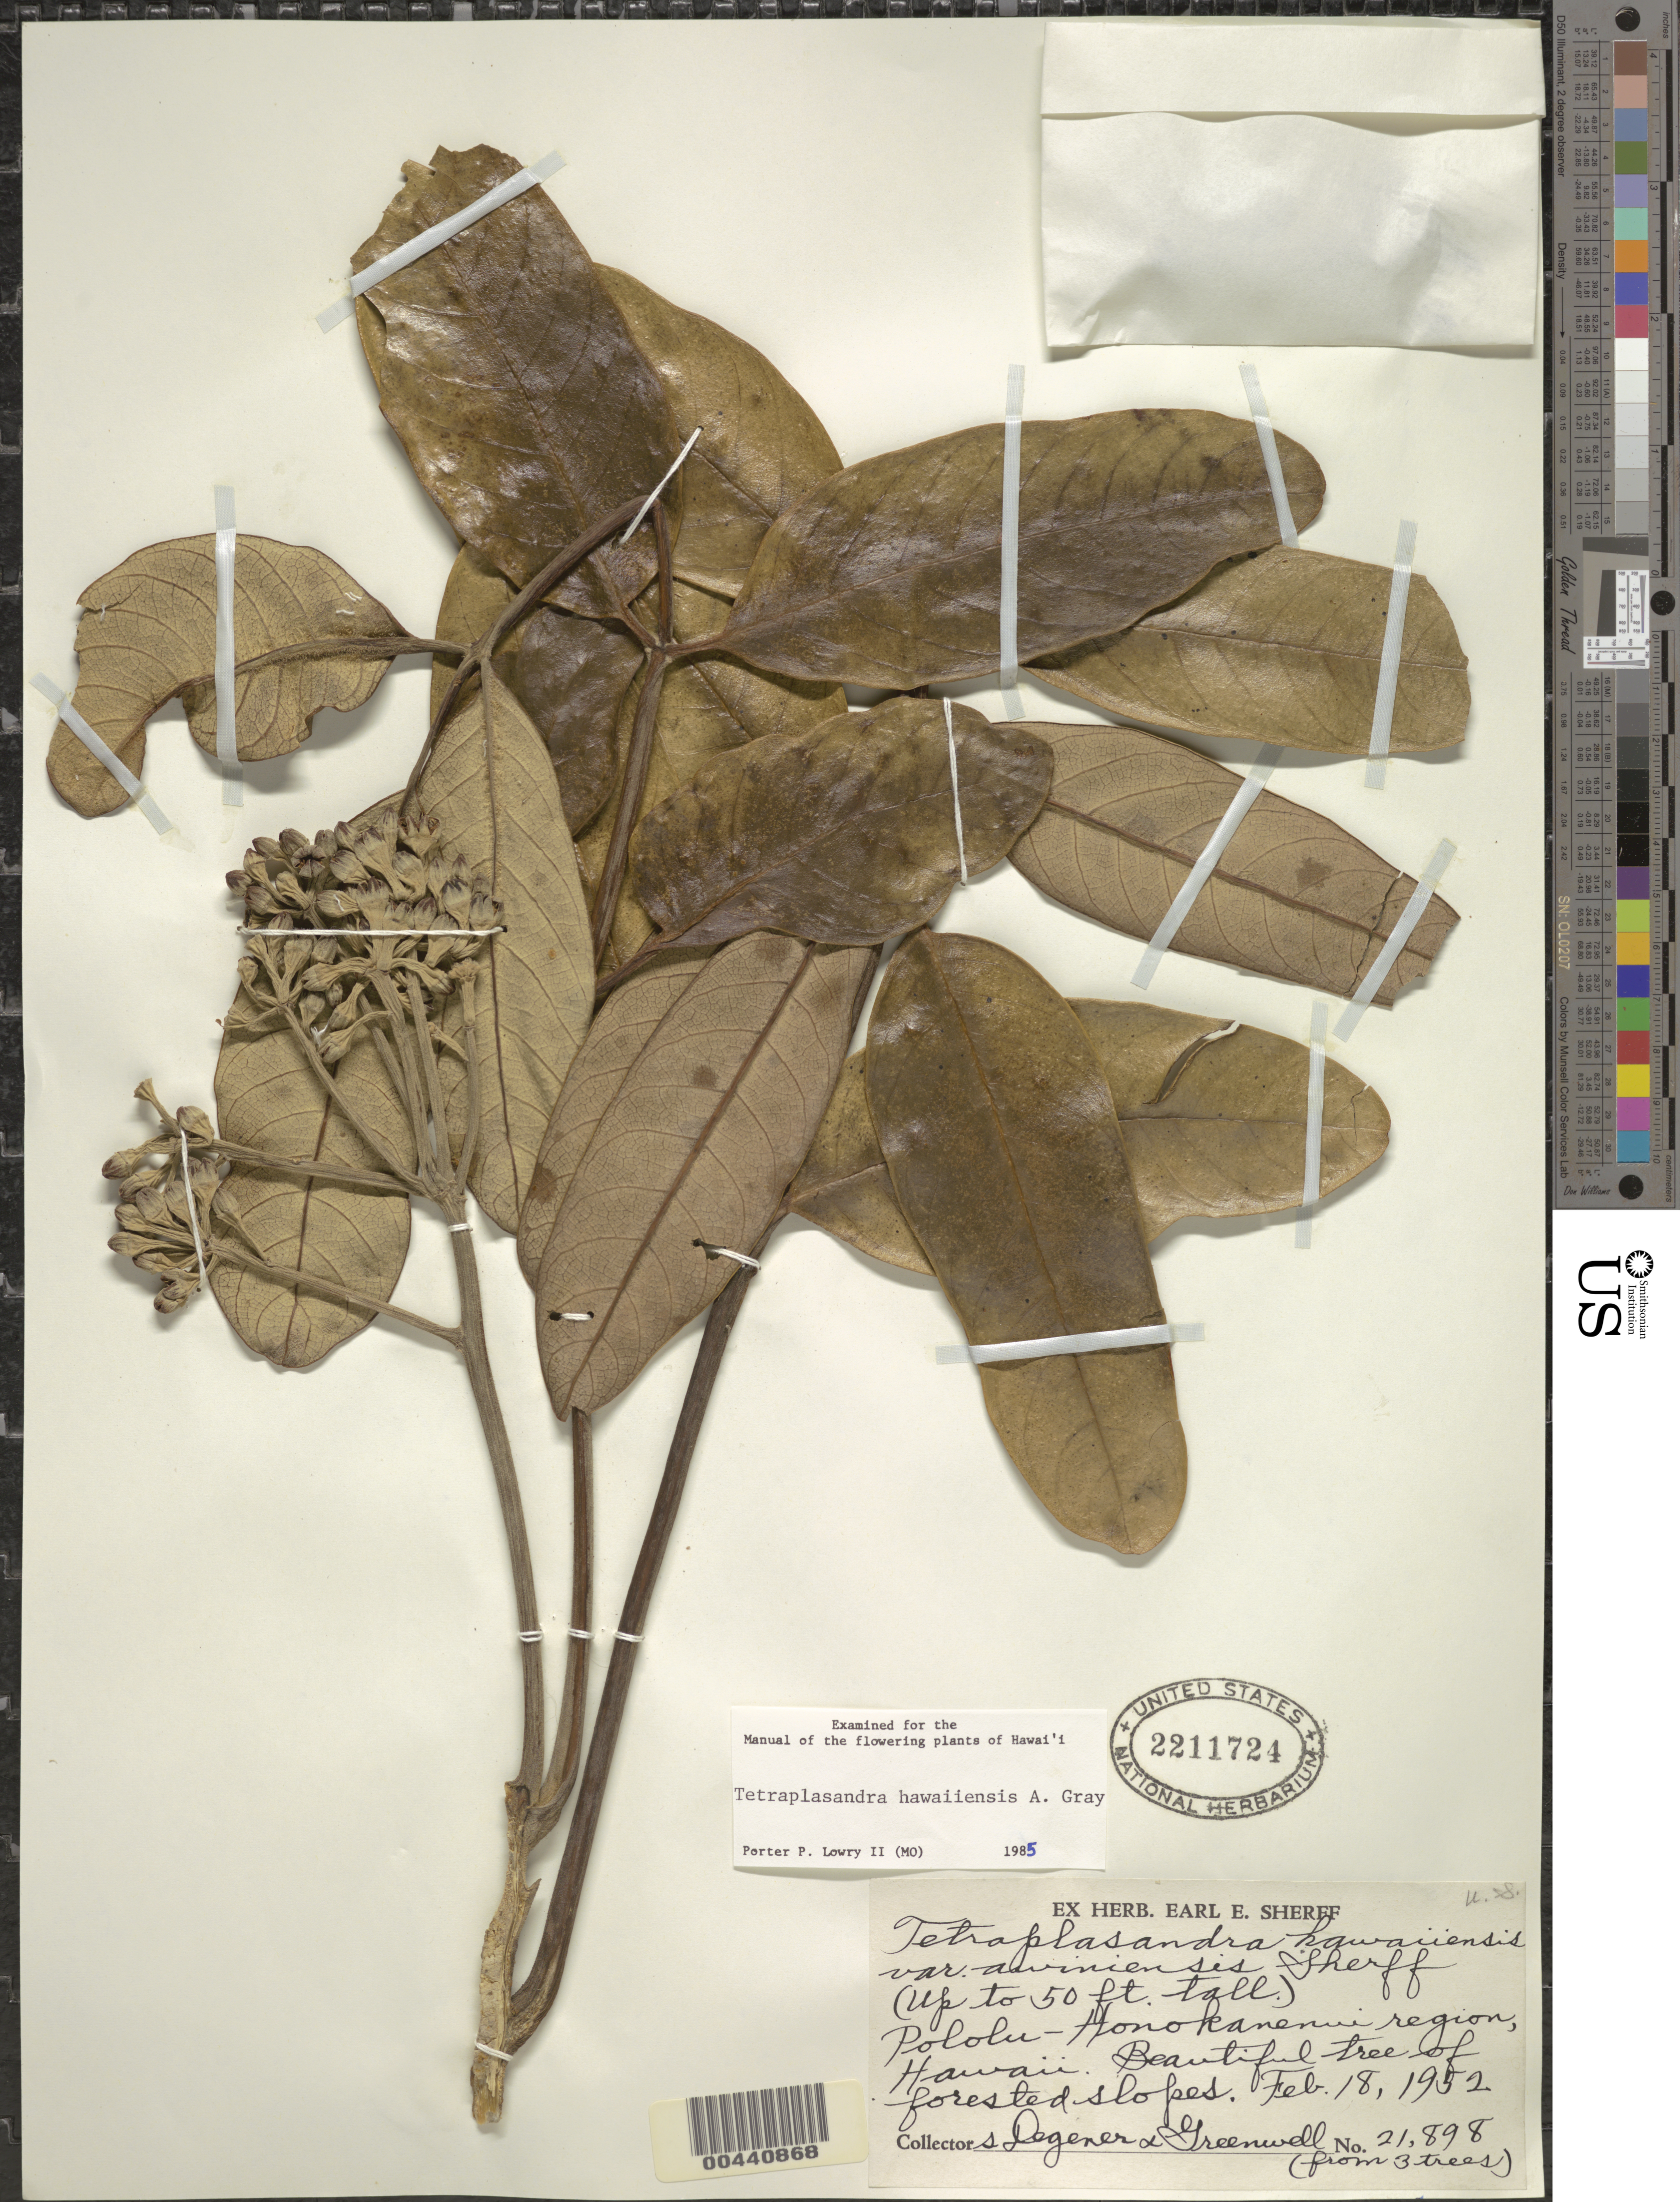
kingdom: Plantae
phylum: Tracheophyta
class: Magnoliopsida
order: Apiales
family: Araliaceae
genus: Polyscias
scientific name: Polyscias hawaiensis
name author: (A. Gray) Lowry & G. M. Plunkett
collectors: O. Degener & -. Greenwell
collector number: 21898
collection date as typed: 18 Feb 1952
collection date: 1952-02-18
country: United States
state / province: Hawaii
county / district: Hawaii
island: Hawaii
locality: Pololu-Honokanenui region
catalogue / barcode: US 2211724